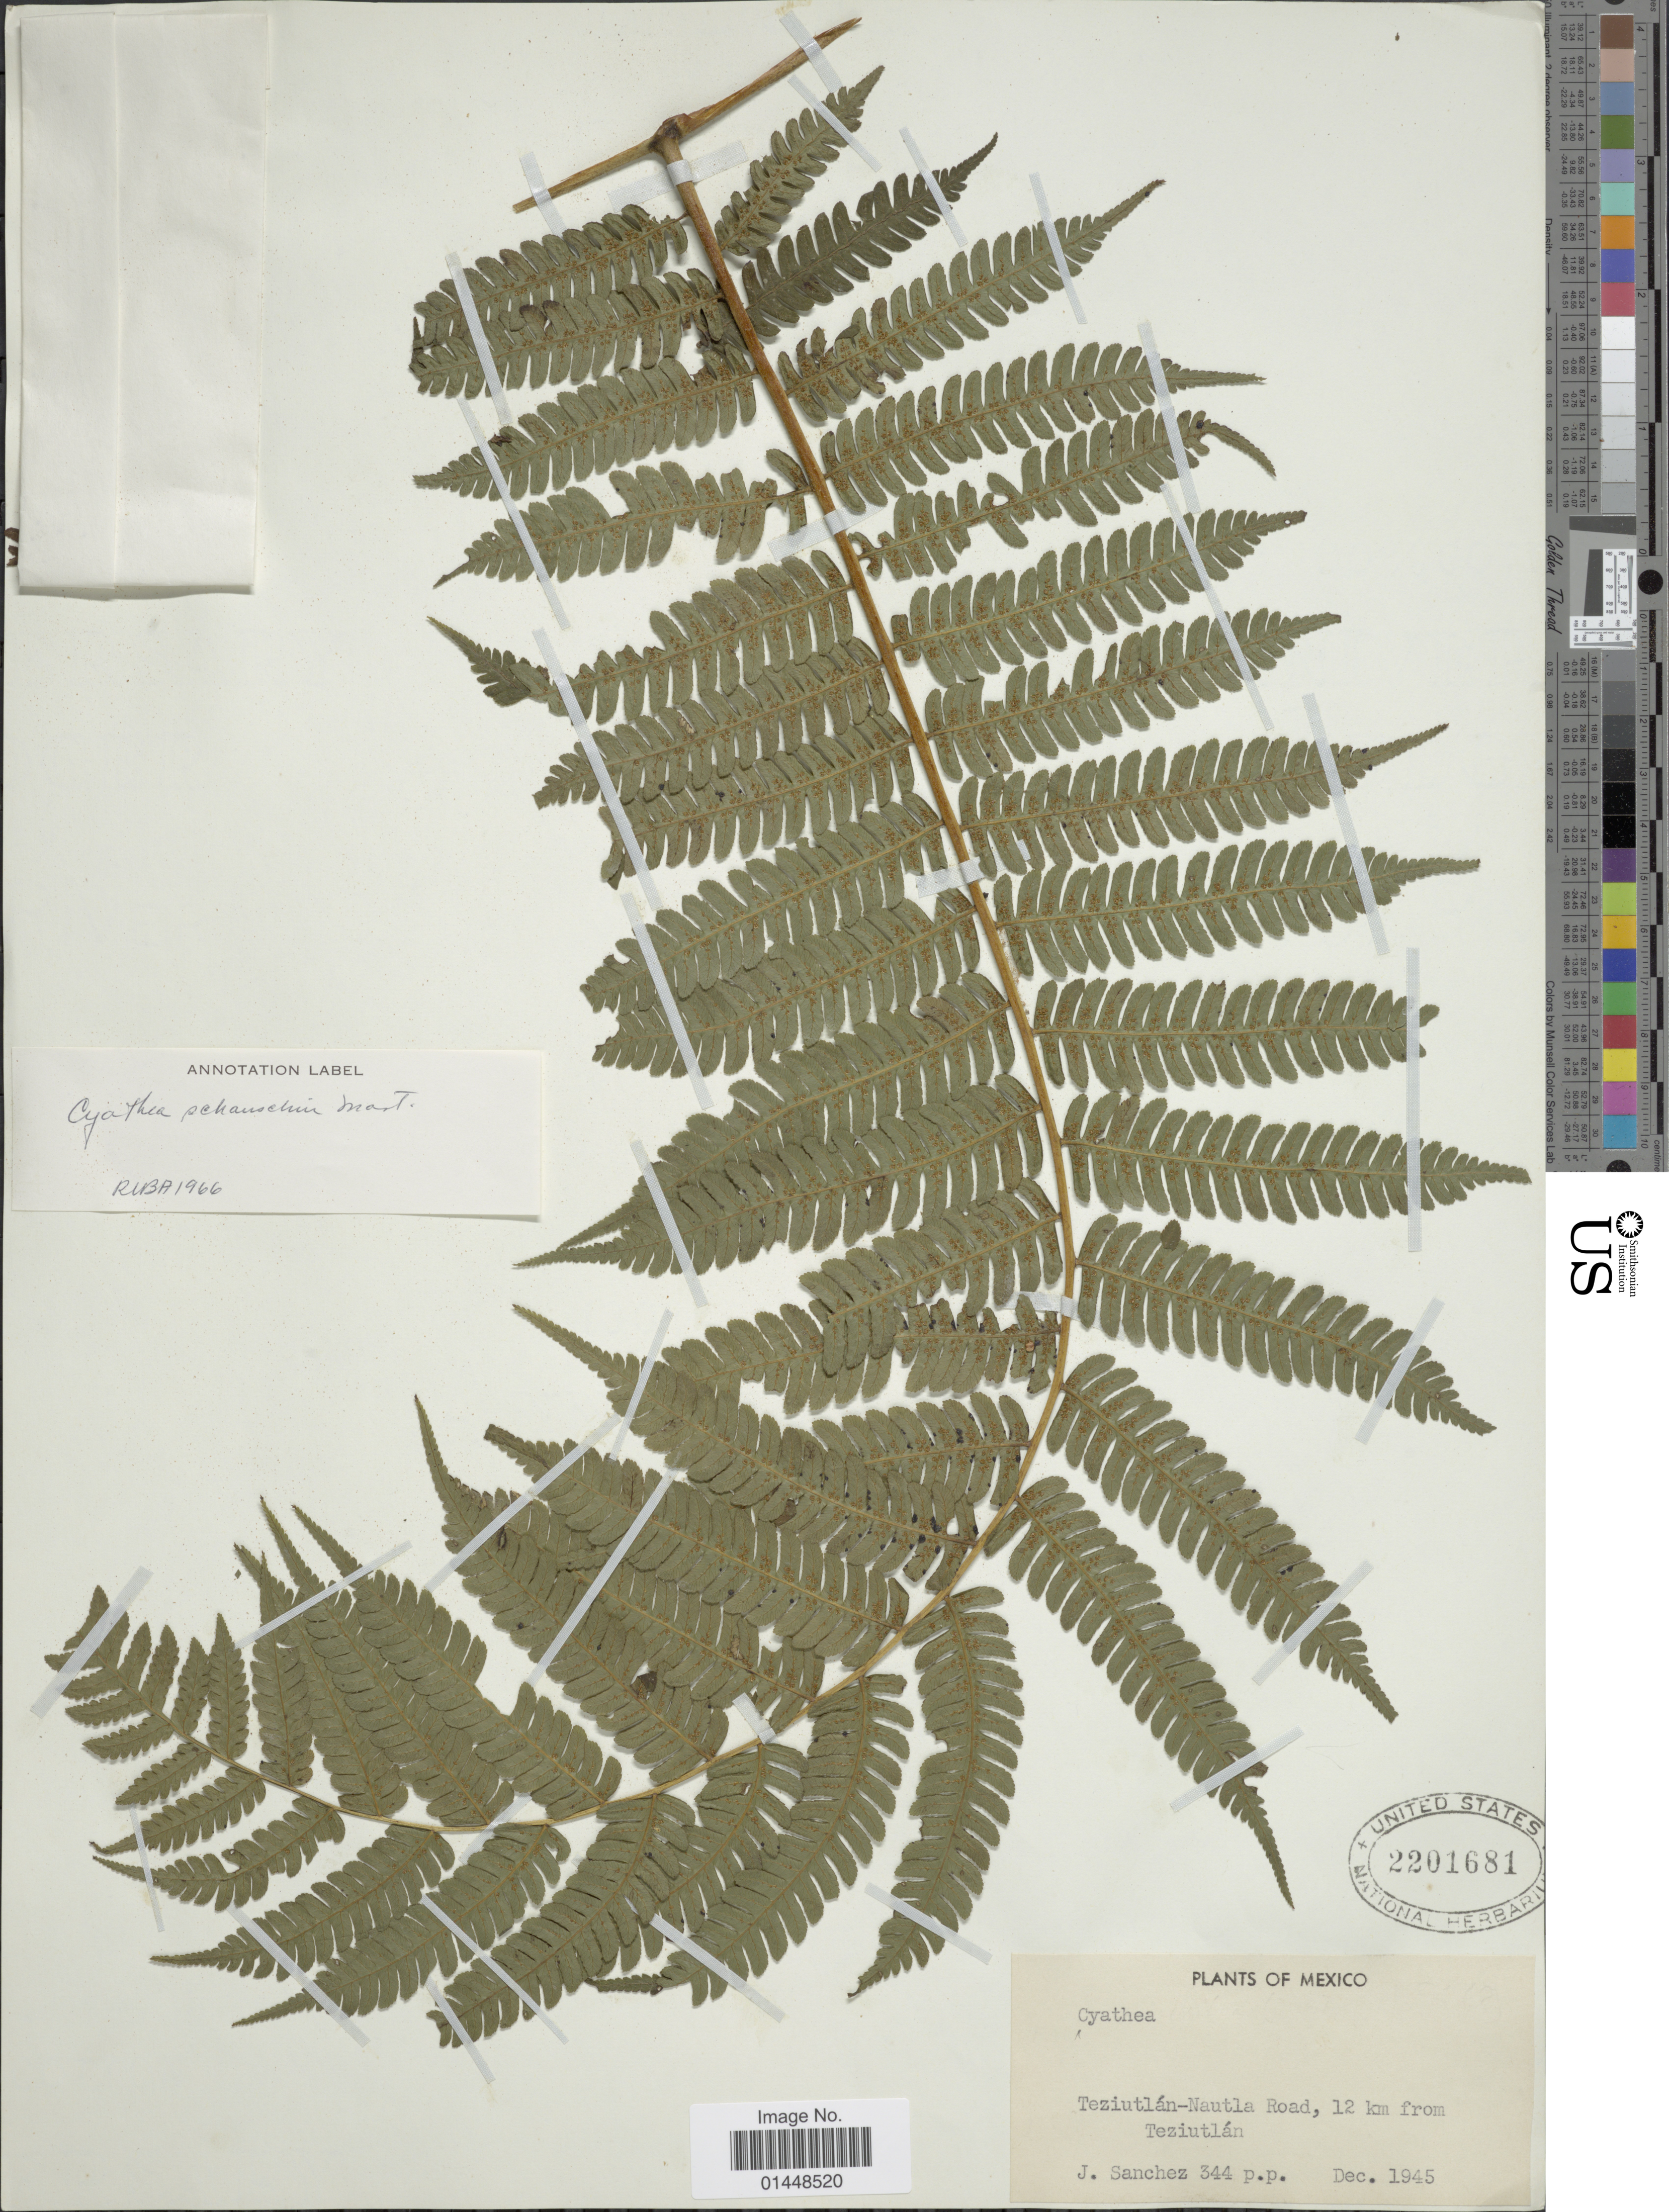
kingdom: Plantae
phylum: Tracheophyta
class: Polypodiopsida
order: Cyatheales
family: Cyatheaceae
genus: Cyathea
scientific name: Cyathea fulva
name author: (M. Martens & Galeotti) Fée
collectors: J. Sánchez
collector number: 344pp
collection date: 1945-12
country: Mexico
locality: Teziutlán-Nautla Road, 12 km from Teziutlán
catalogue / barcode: US 2201681